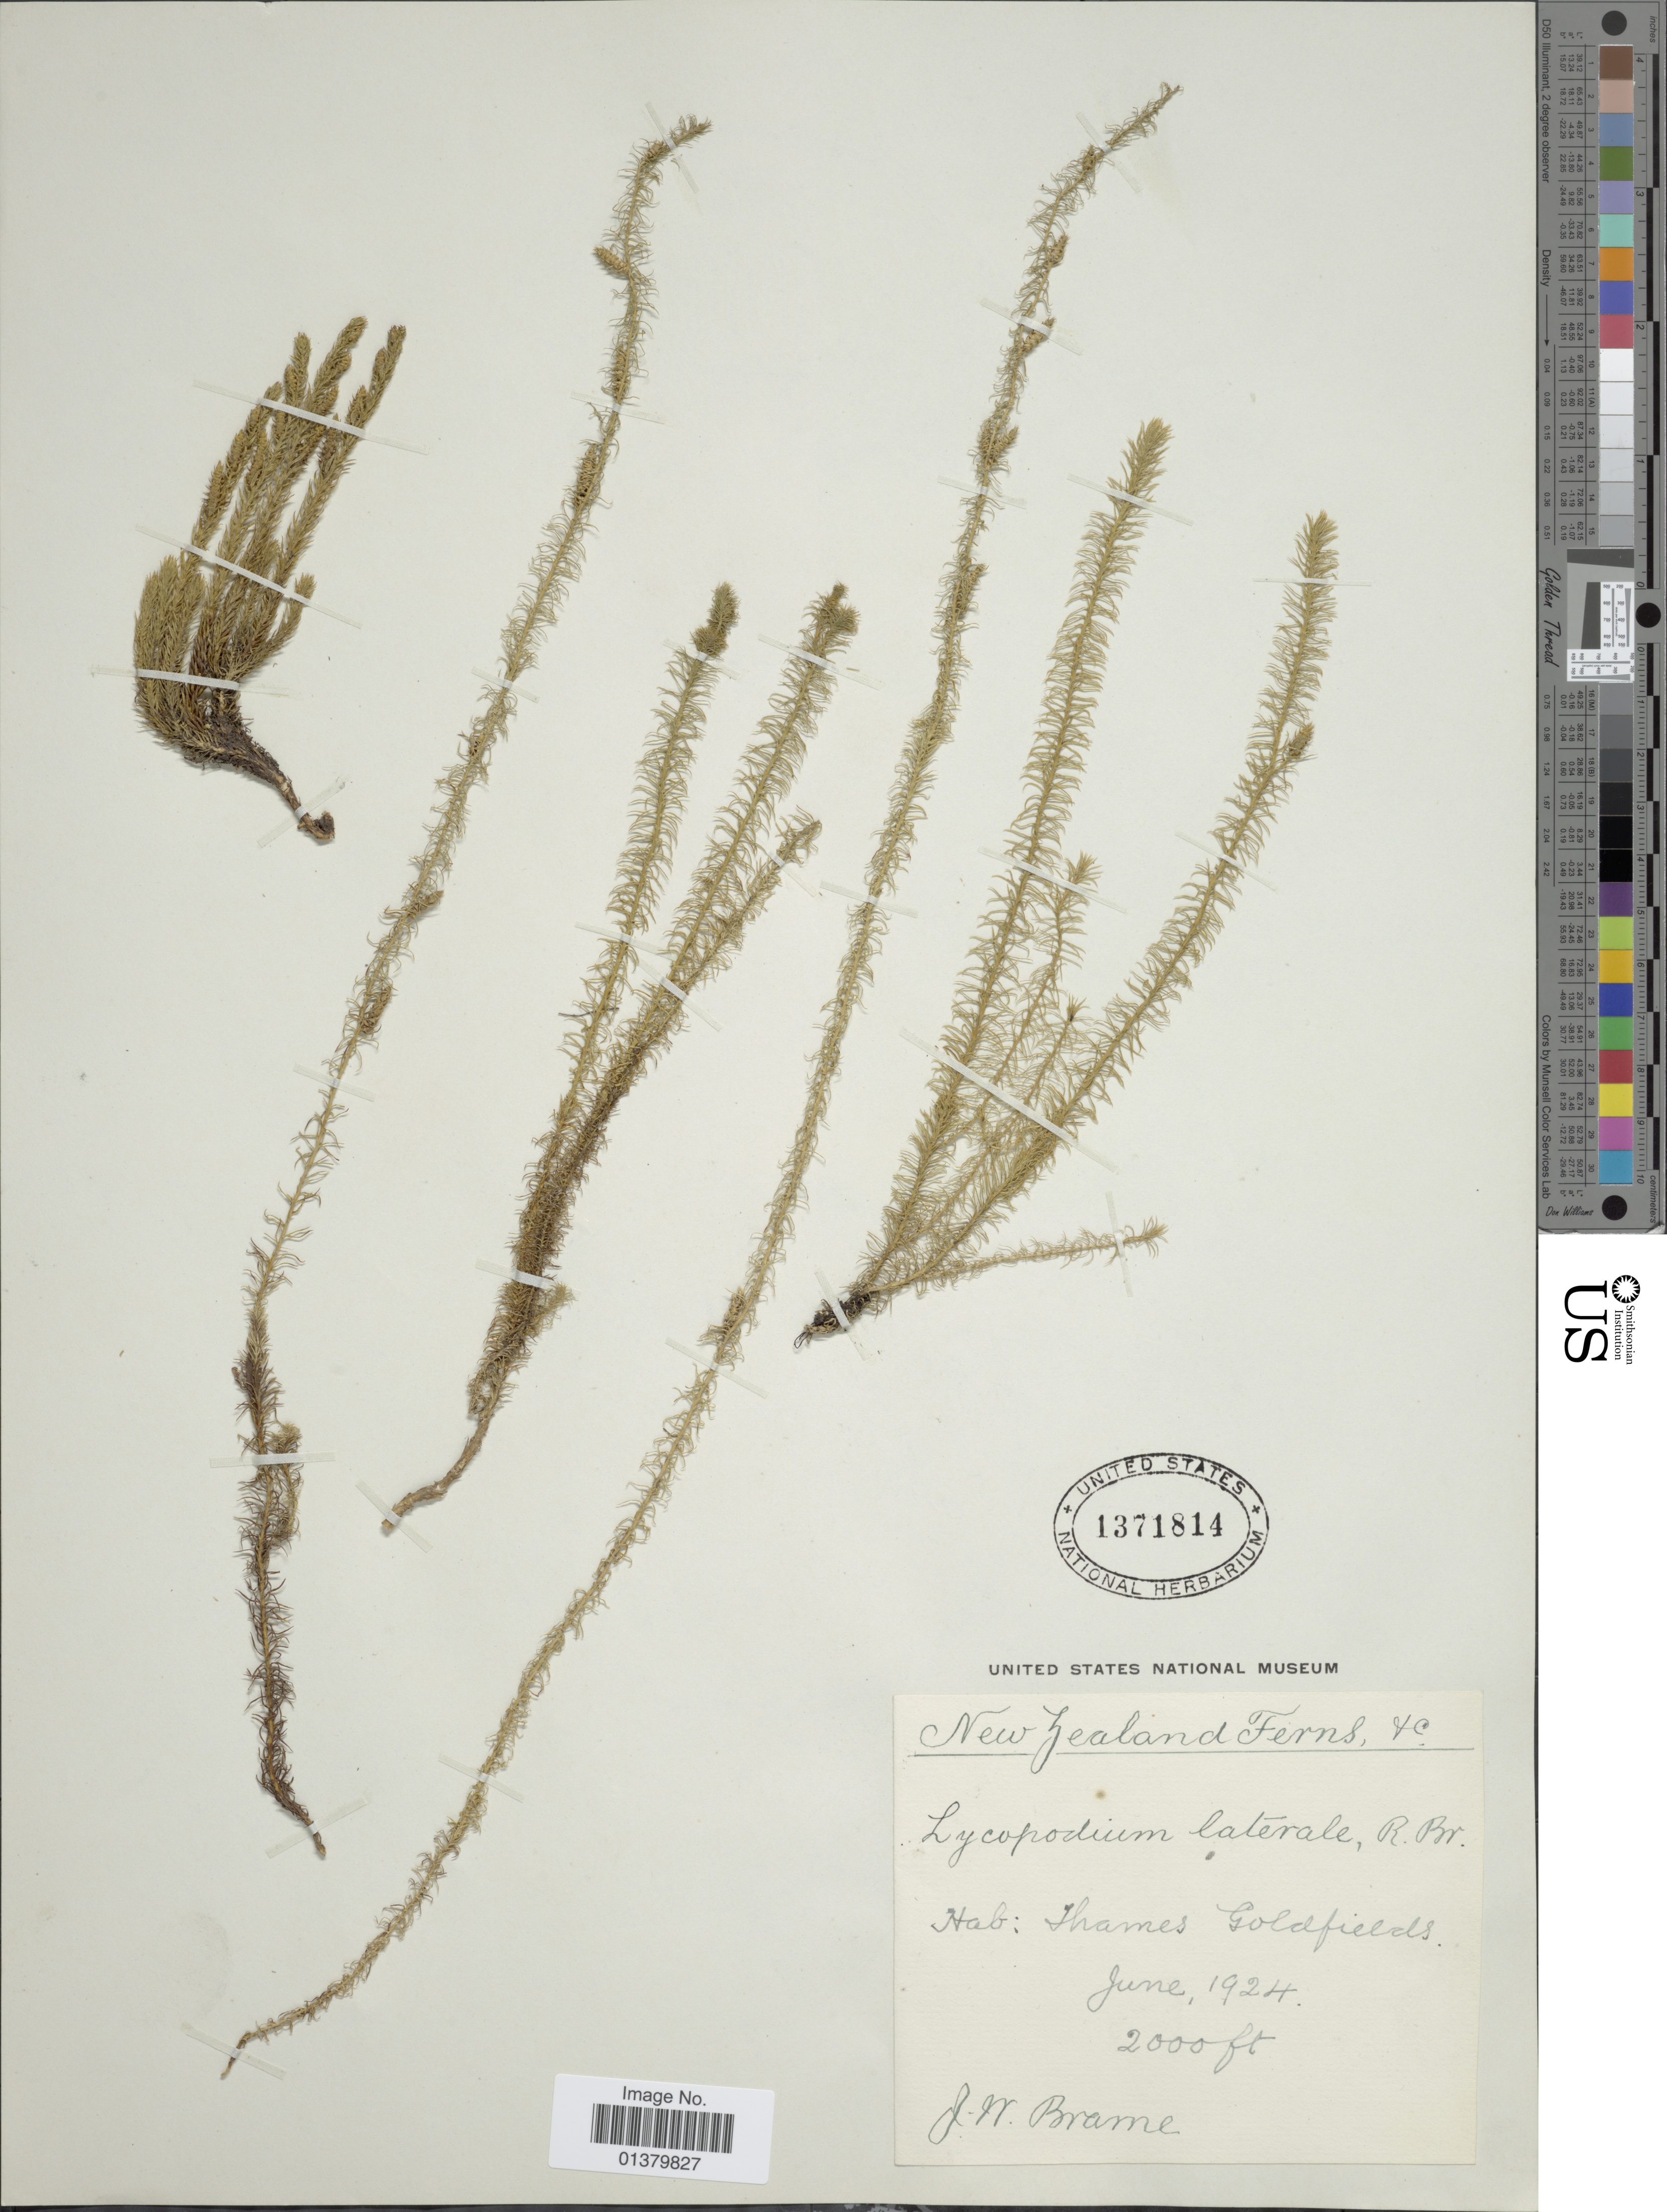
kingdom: Plantae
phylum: Tracheophyta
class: Lycopodiopsida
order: Lycopodiales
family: Lycopodiaceae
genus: Lateristachys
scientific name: Lateristachys lateralis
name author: (R. Br.) Holub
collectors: J. Brame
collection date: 1924-06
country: New Zealand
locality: Thames Goldfields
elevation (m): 610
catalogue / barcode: US 1371814